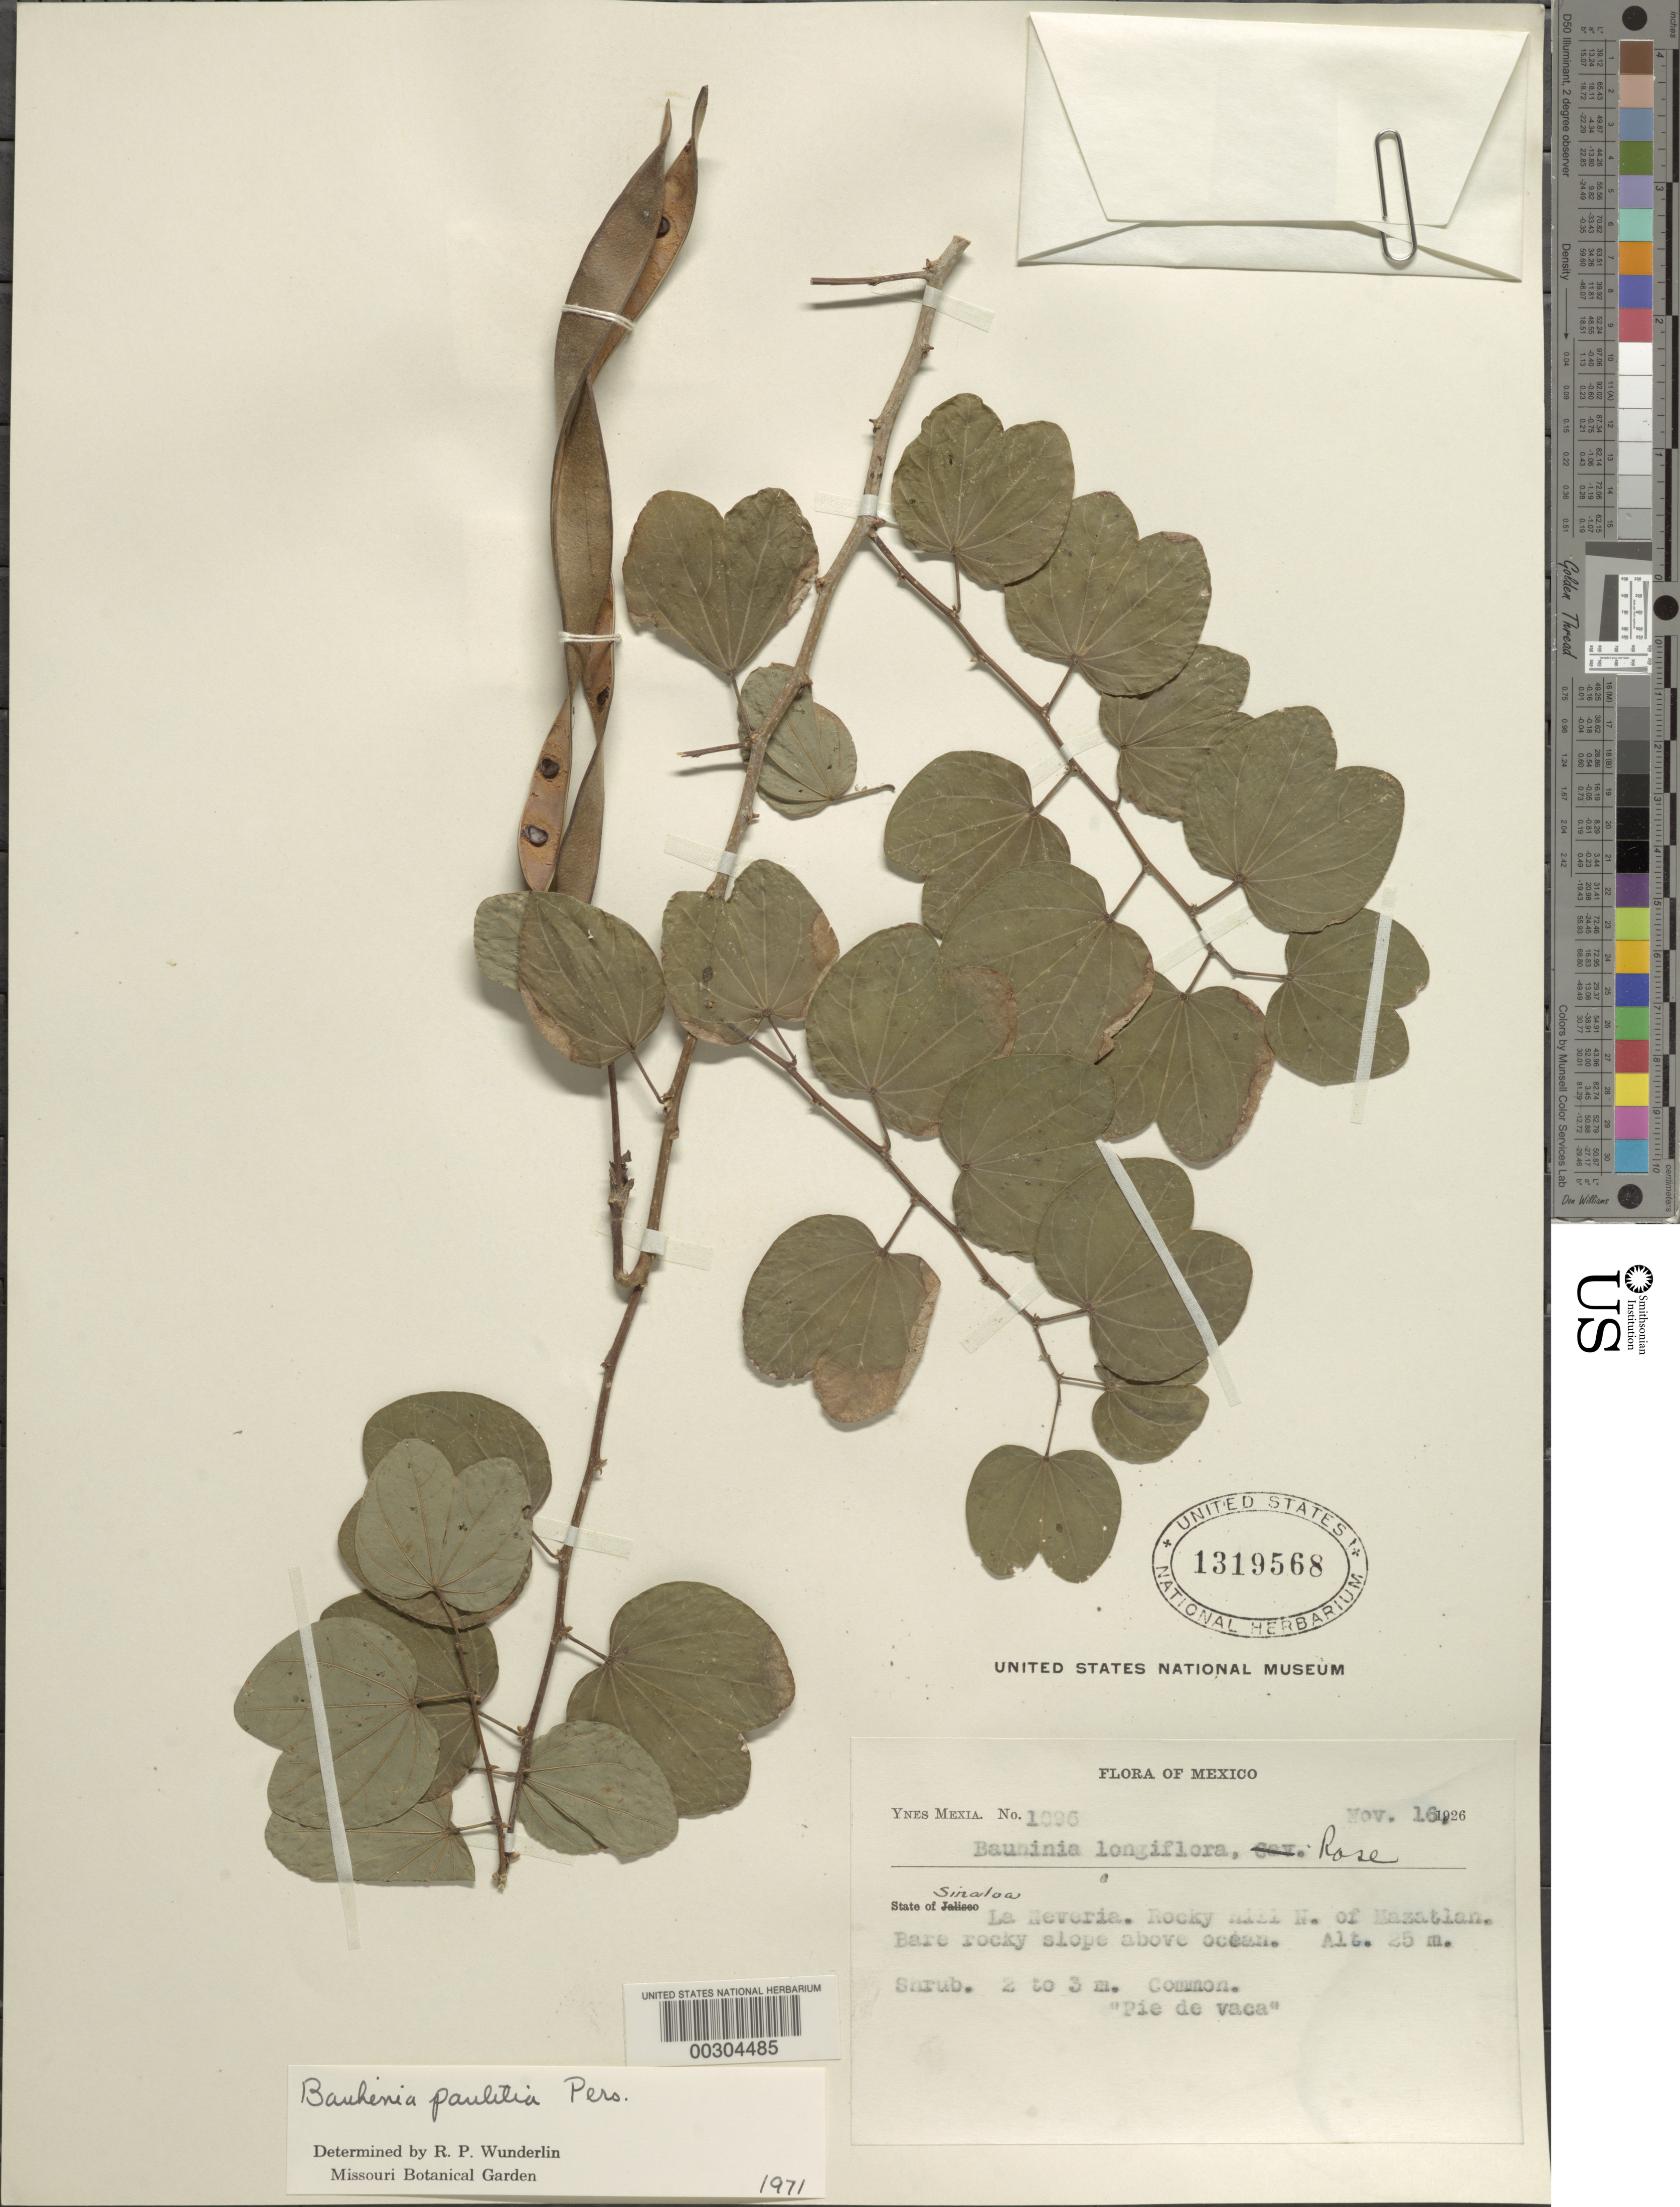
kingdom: Plantae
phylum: Tracheophyta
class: Magnoliopsida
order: Fabales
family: Fabaceae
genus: Bauhinia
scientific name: Bauhinia pauletia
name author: Pers.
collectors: Y. Mexia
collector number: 1096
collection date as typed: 10 Nov 1926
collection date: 1926-11-10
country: Mexico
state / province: Sinaloa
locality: La neveria, hill N of Mazatlan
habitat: Bare rocky slope above the ocean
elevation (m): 25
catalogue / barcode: US 1319568